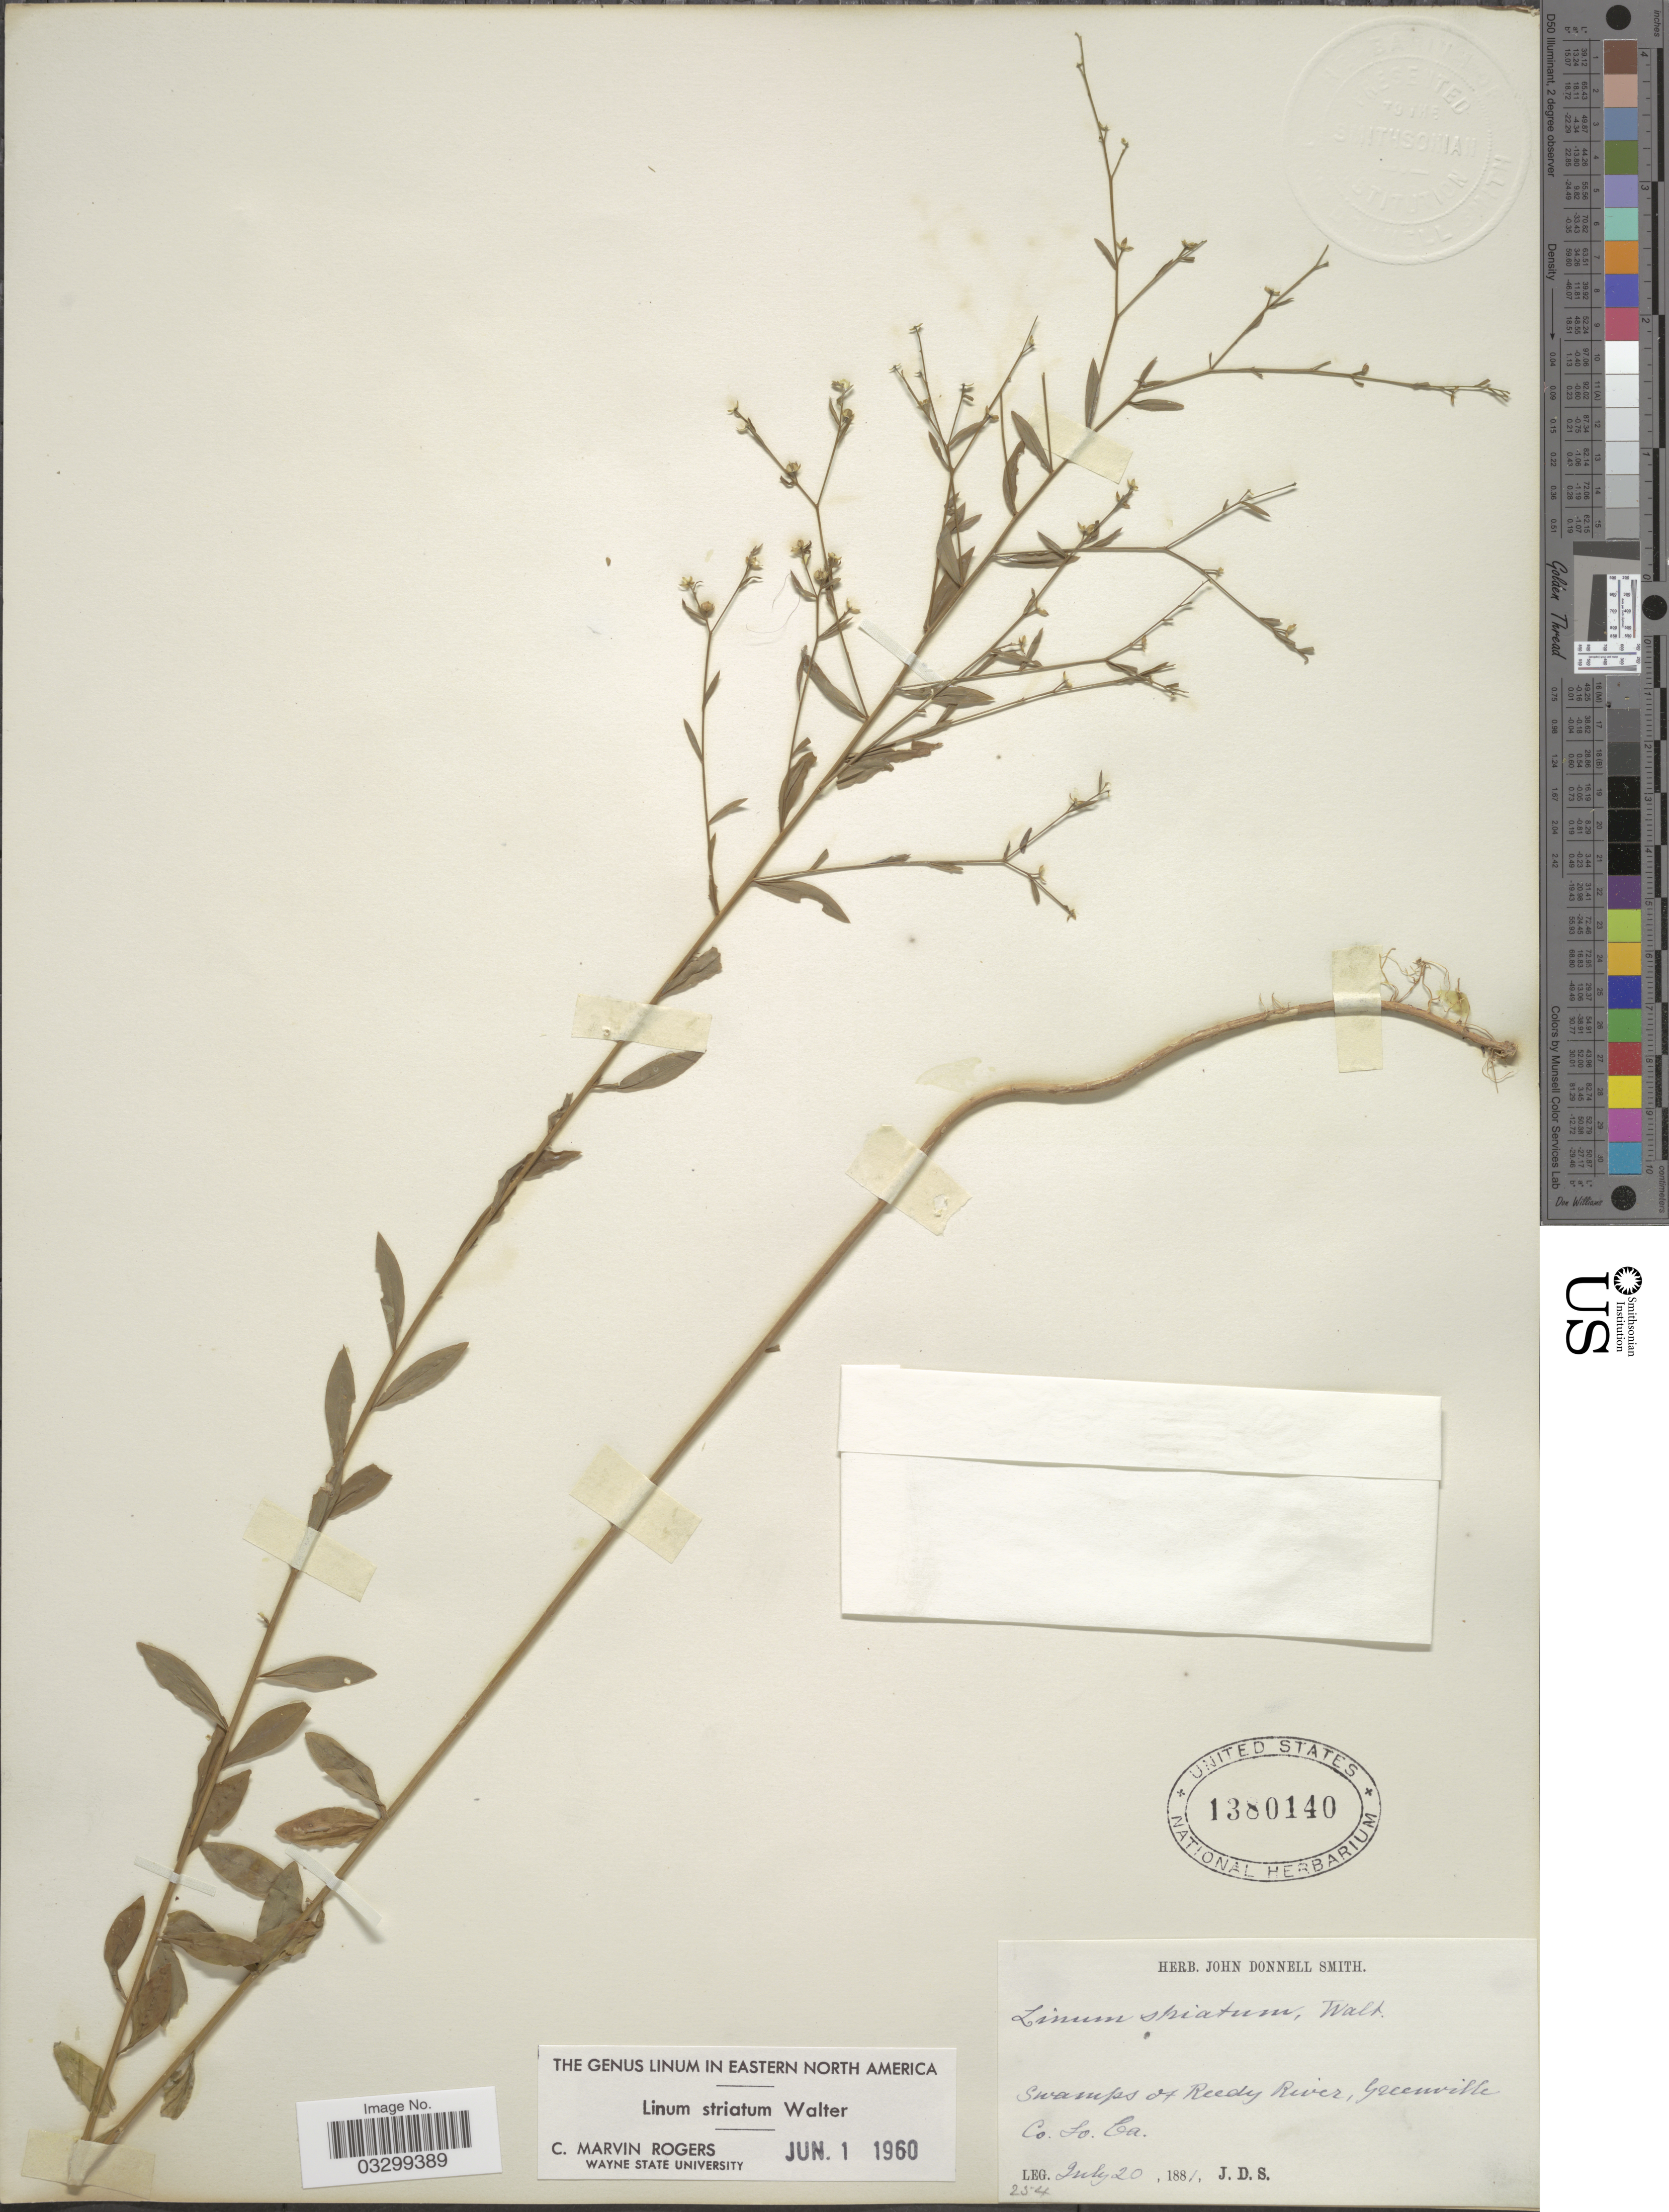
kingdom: Plantae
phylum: Tracheophyta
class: Magnoliopsida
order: Malpighiales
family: Linaceae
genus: Linum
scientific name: Linum striatum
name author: Walter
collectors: J. Donnell Smith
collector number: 254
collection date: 1881-07-20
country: United States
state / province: South Carolina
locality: Swamps of Reedy River, Greenville Co.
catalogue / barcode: US 1380140